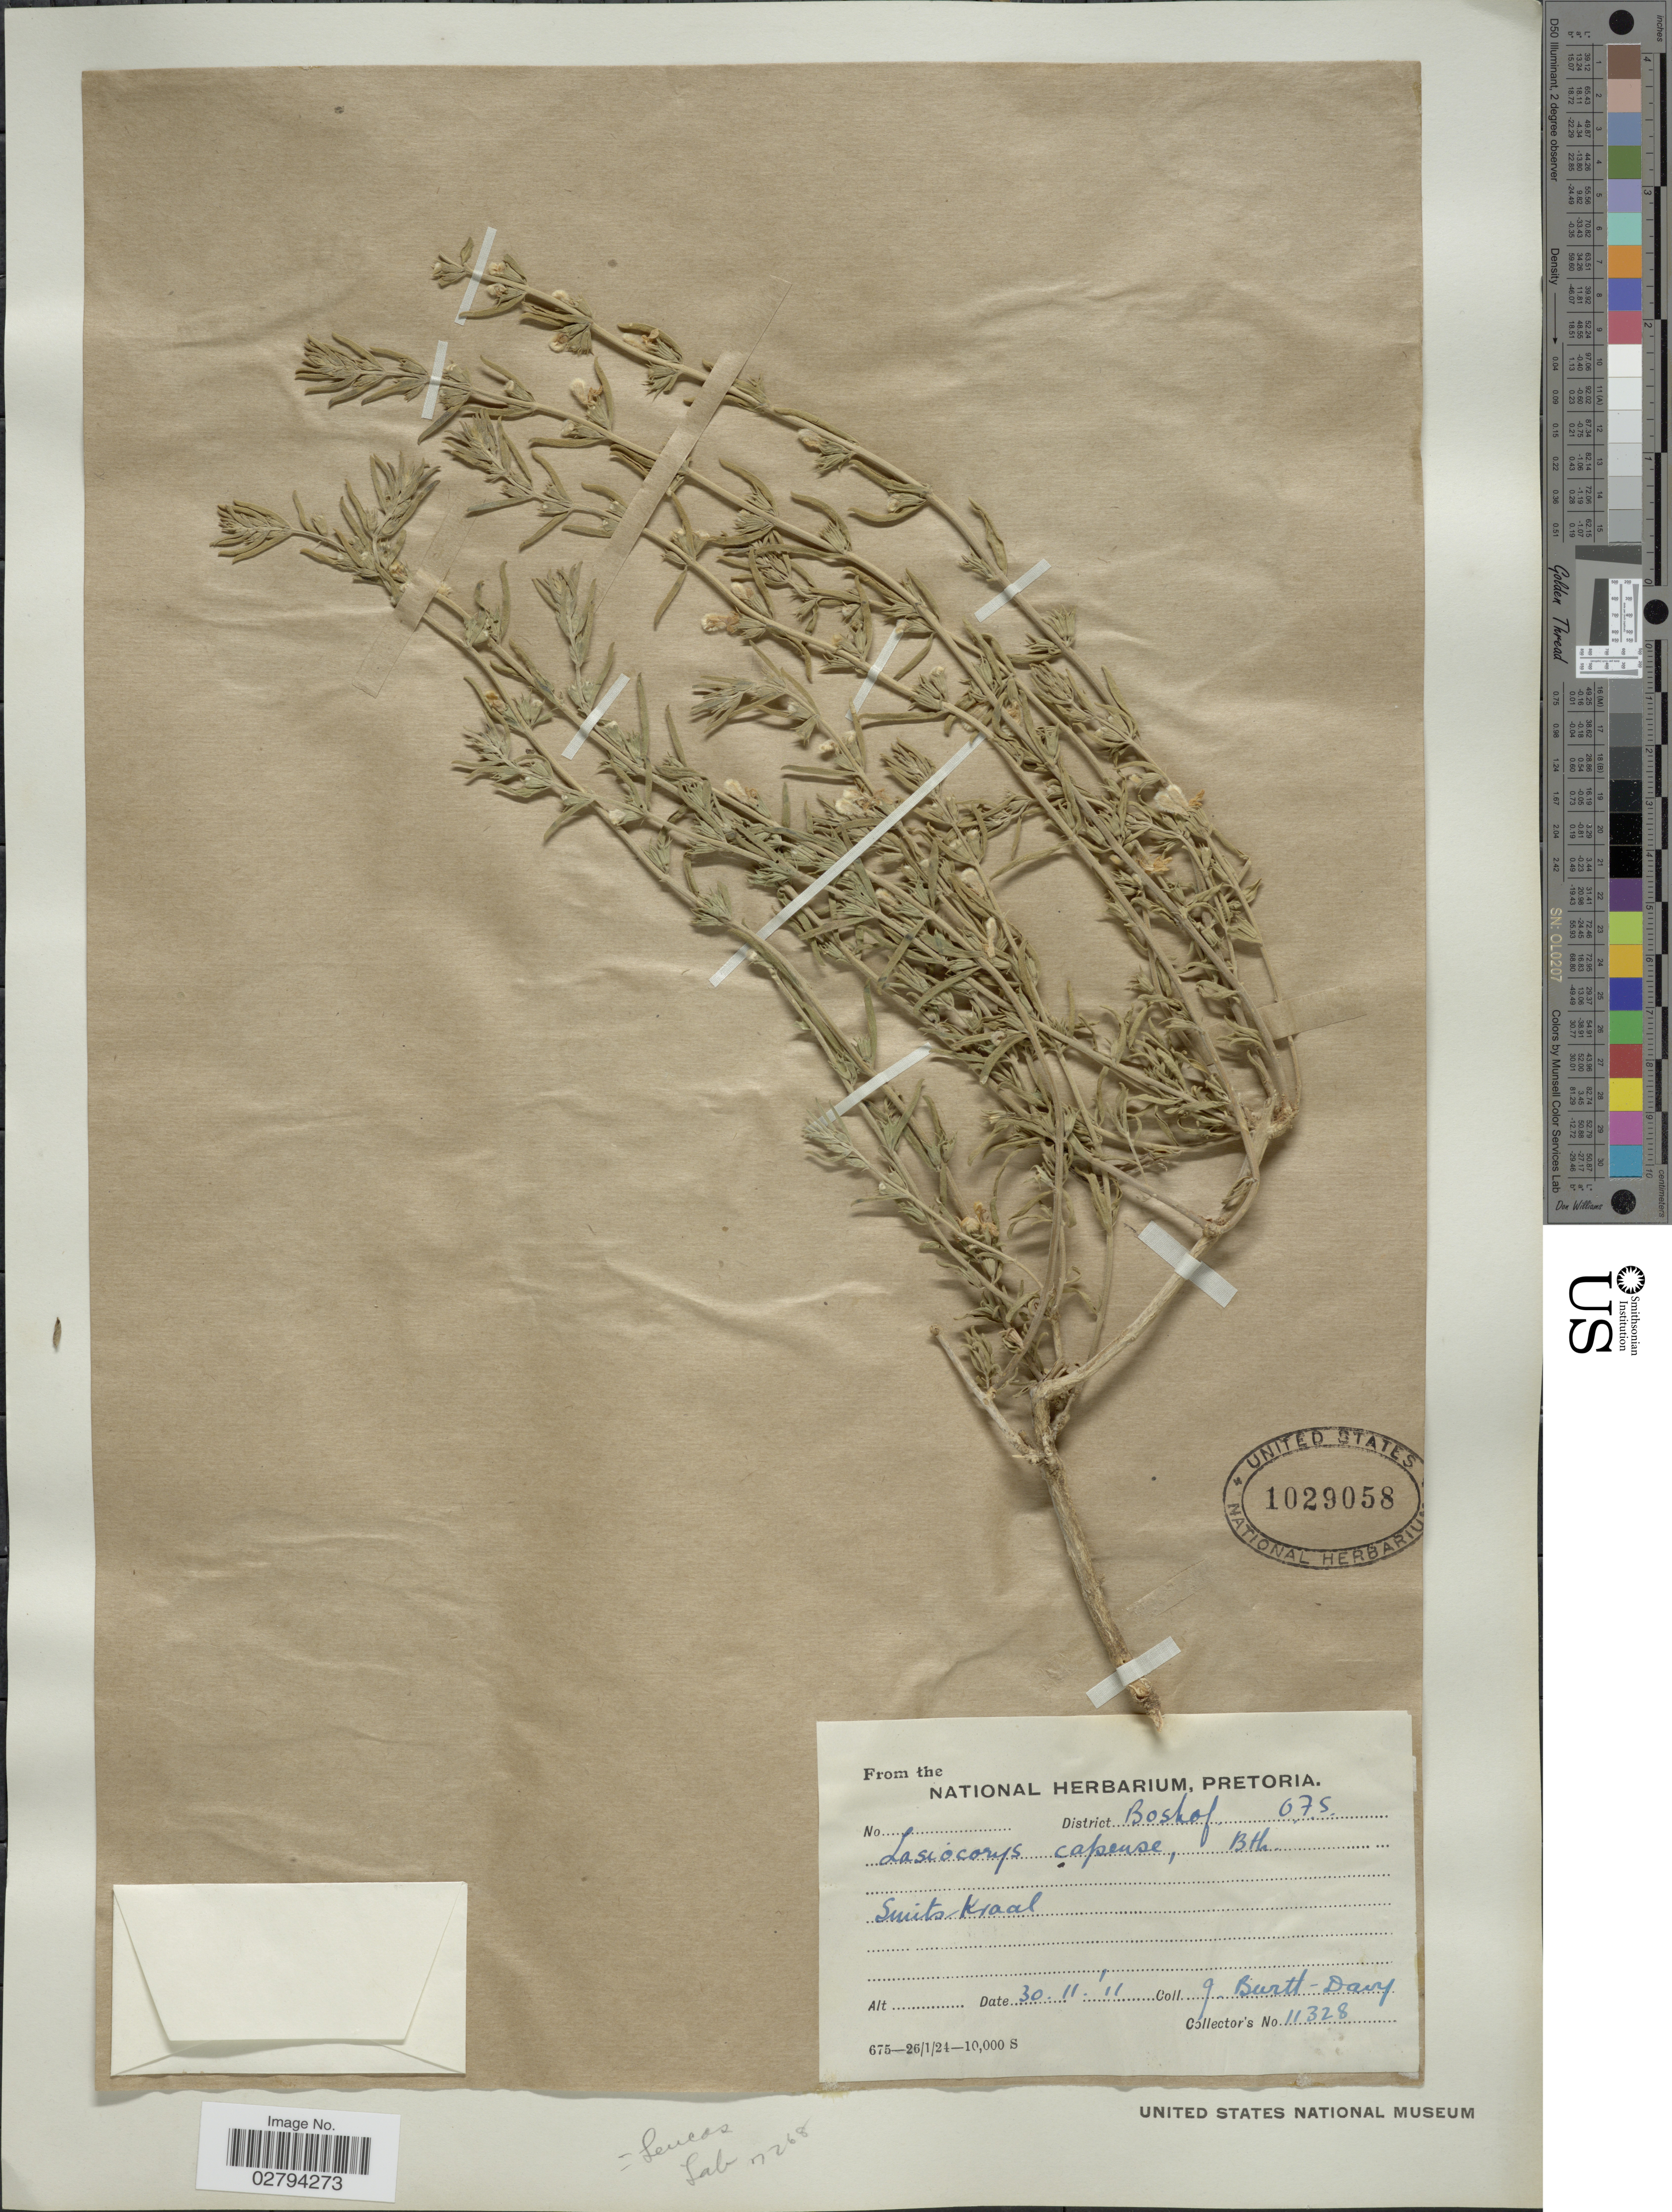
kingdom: Plantae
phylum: Tracheophyta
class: Magnoliopsida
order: Lamiales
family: Lamiaceae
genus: Leucas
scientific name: Leucas capensis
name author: (Benth.) Engl.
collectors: J. Burtt Davy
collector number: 11328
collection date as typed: Transcribed d/m/y: 30/11/11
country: South Africa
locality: District Boshof. Smits-Kraal.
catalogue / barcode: US 1029058